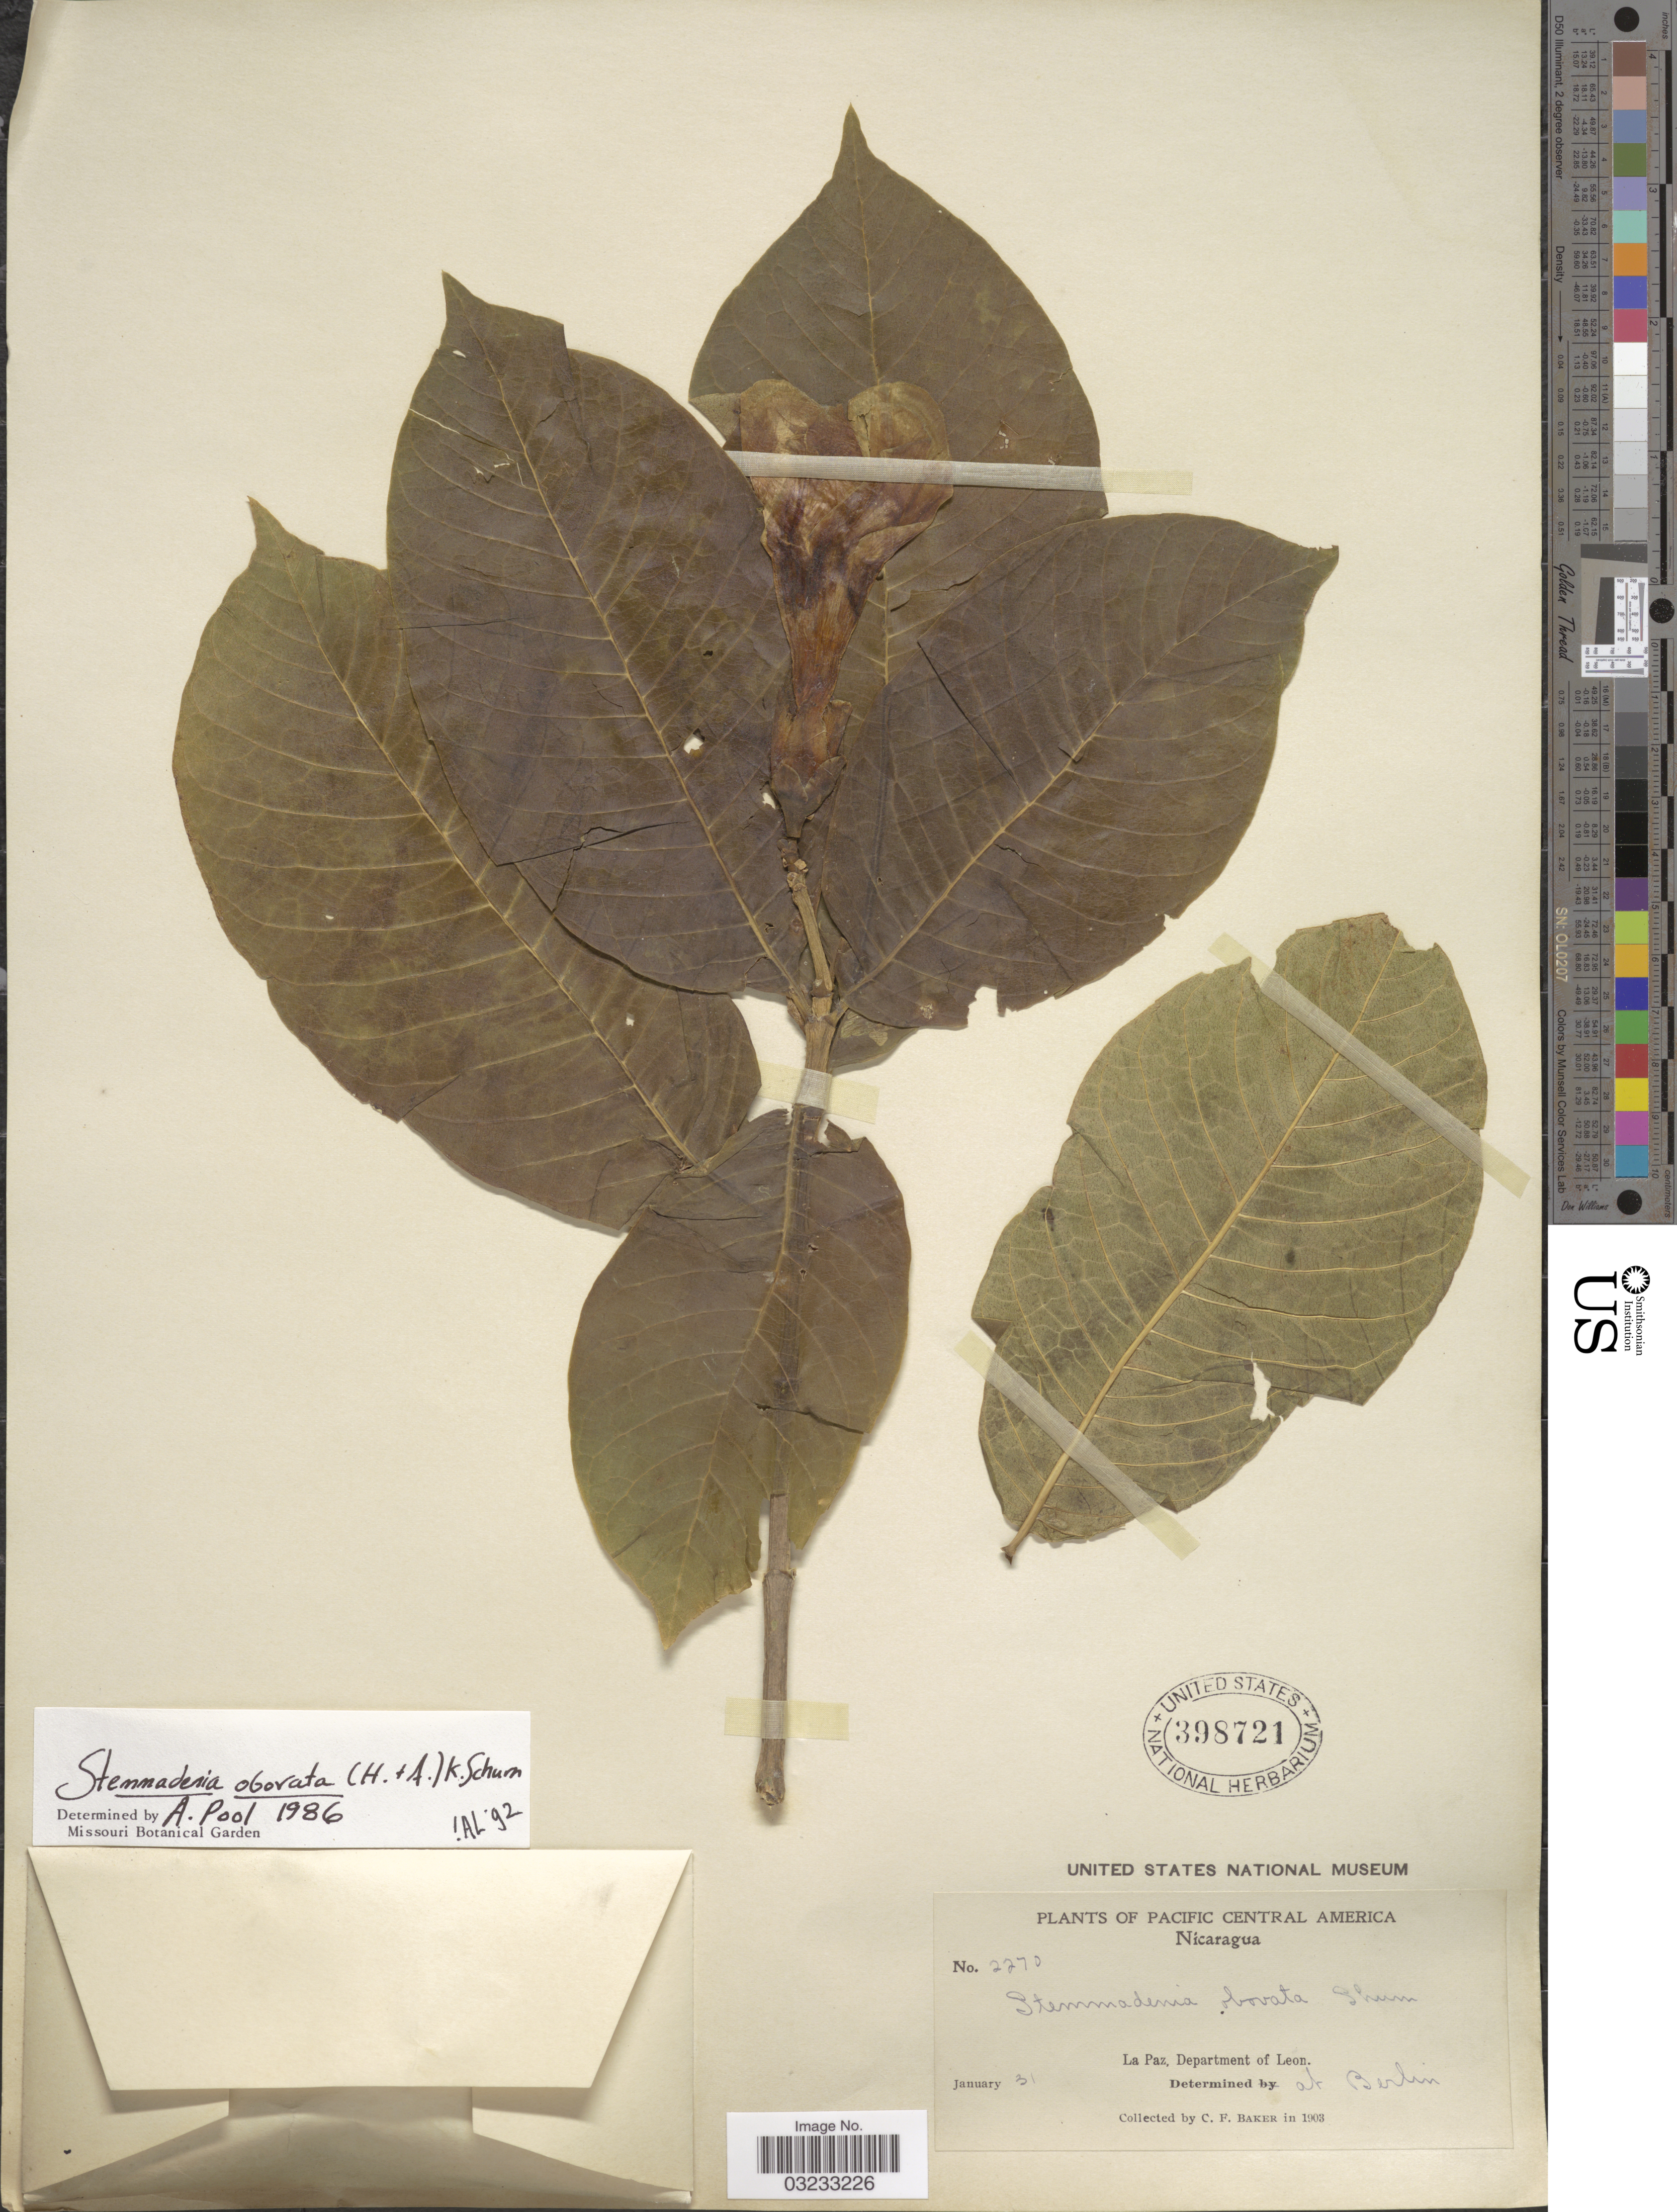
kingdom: Plantae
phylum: Tracheophyta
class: Magnoliopsida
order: Gentianales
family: Apocynaceae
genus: Stemmadenia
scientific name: Stemmadenia obovata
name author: (Hook. & Arn.) K. Schum.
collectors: C. F. Baker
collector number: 2270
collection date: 1903-01-31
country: Nicaragua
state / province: Leon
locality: Pacific Central America, La Paz, Department of Leon.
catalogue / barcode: US 398721